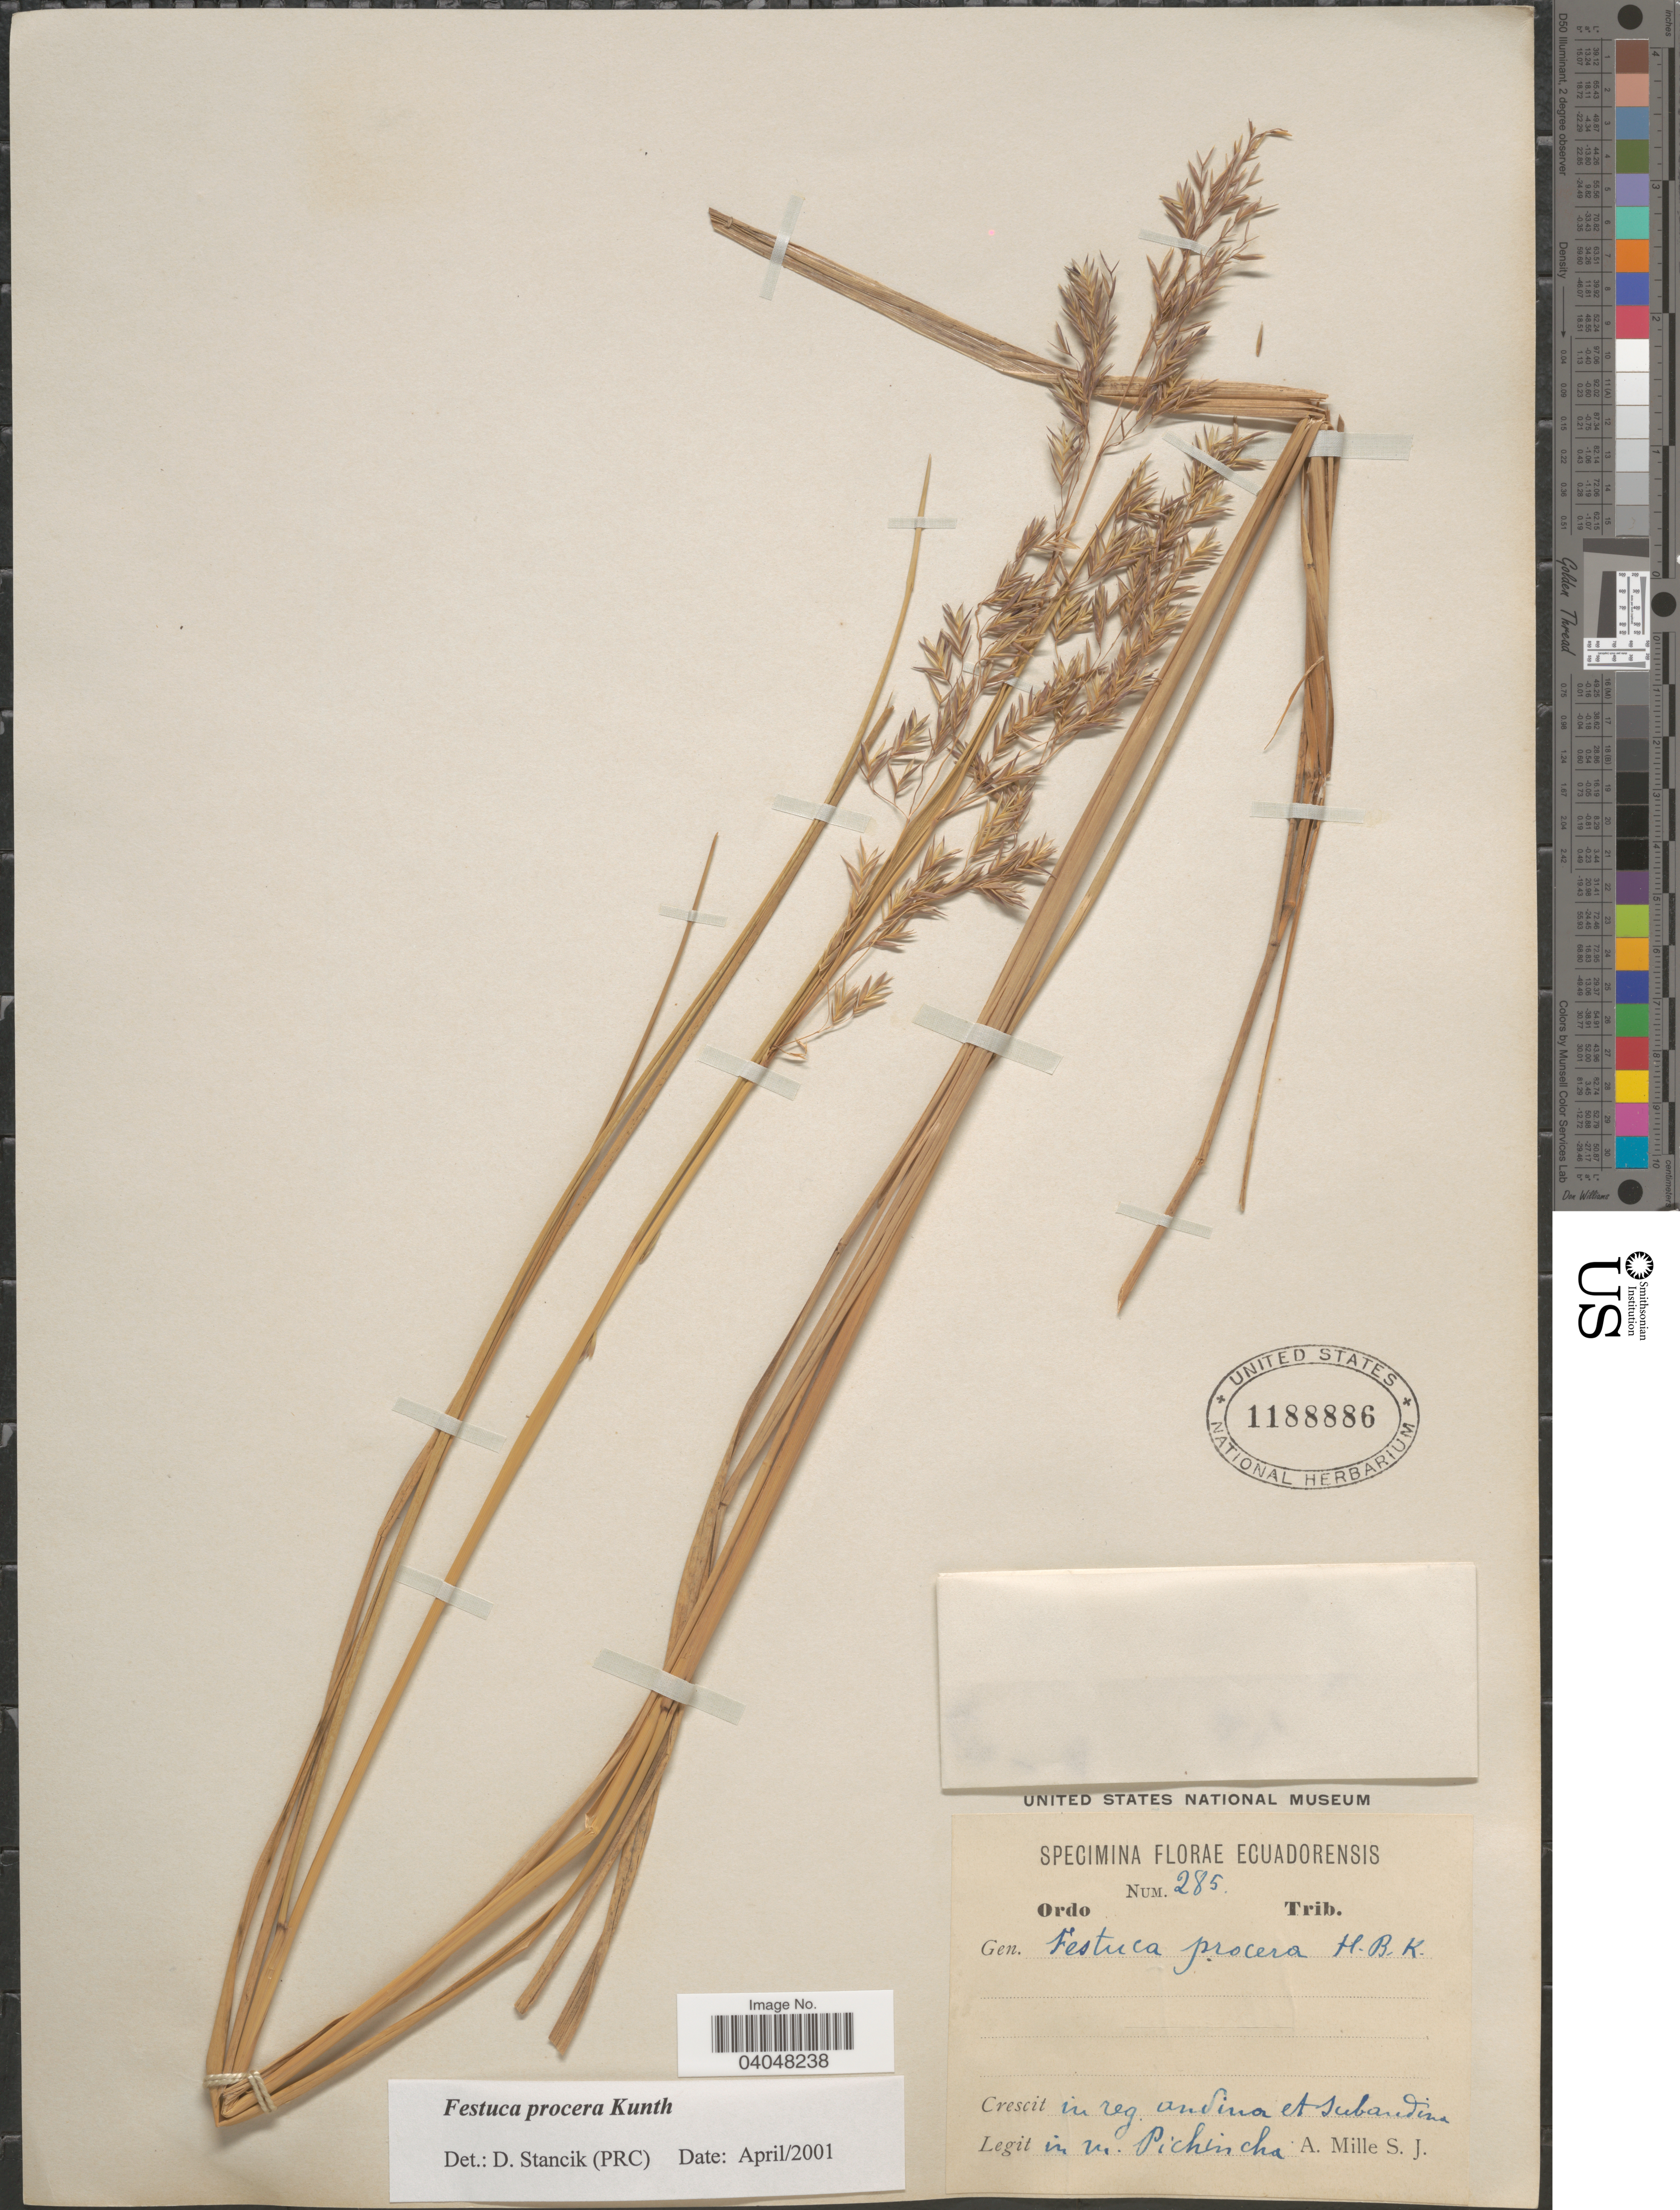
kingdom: Plantae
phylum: Tracheophyta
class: Liliopsida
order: Poales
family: Poaceae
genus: Festuca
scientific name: Festuca procera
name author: Kunth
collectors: A. Mille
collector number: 285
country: Ecuador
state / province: Pichincha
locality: In reg. andina et subandina. In m. Pichincha.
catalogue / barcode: US 1188886